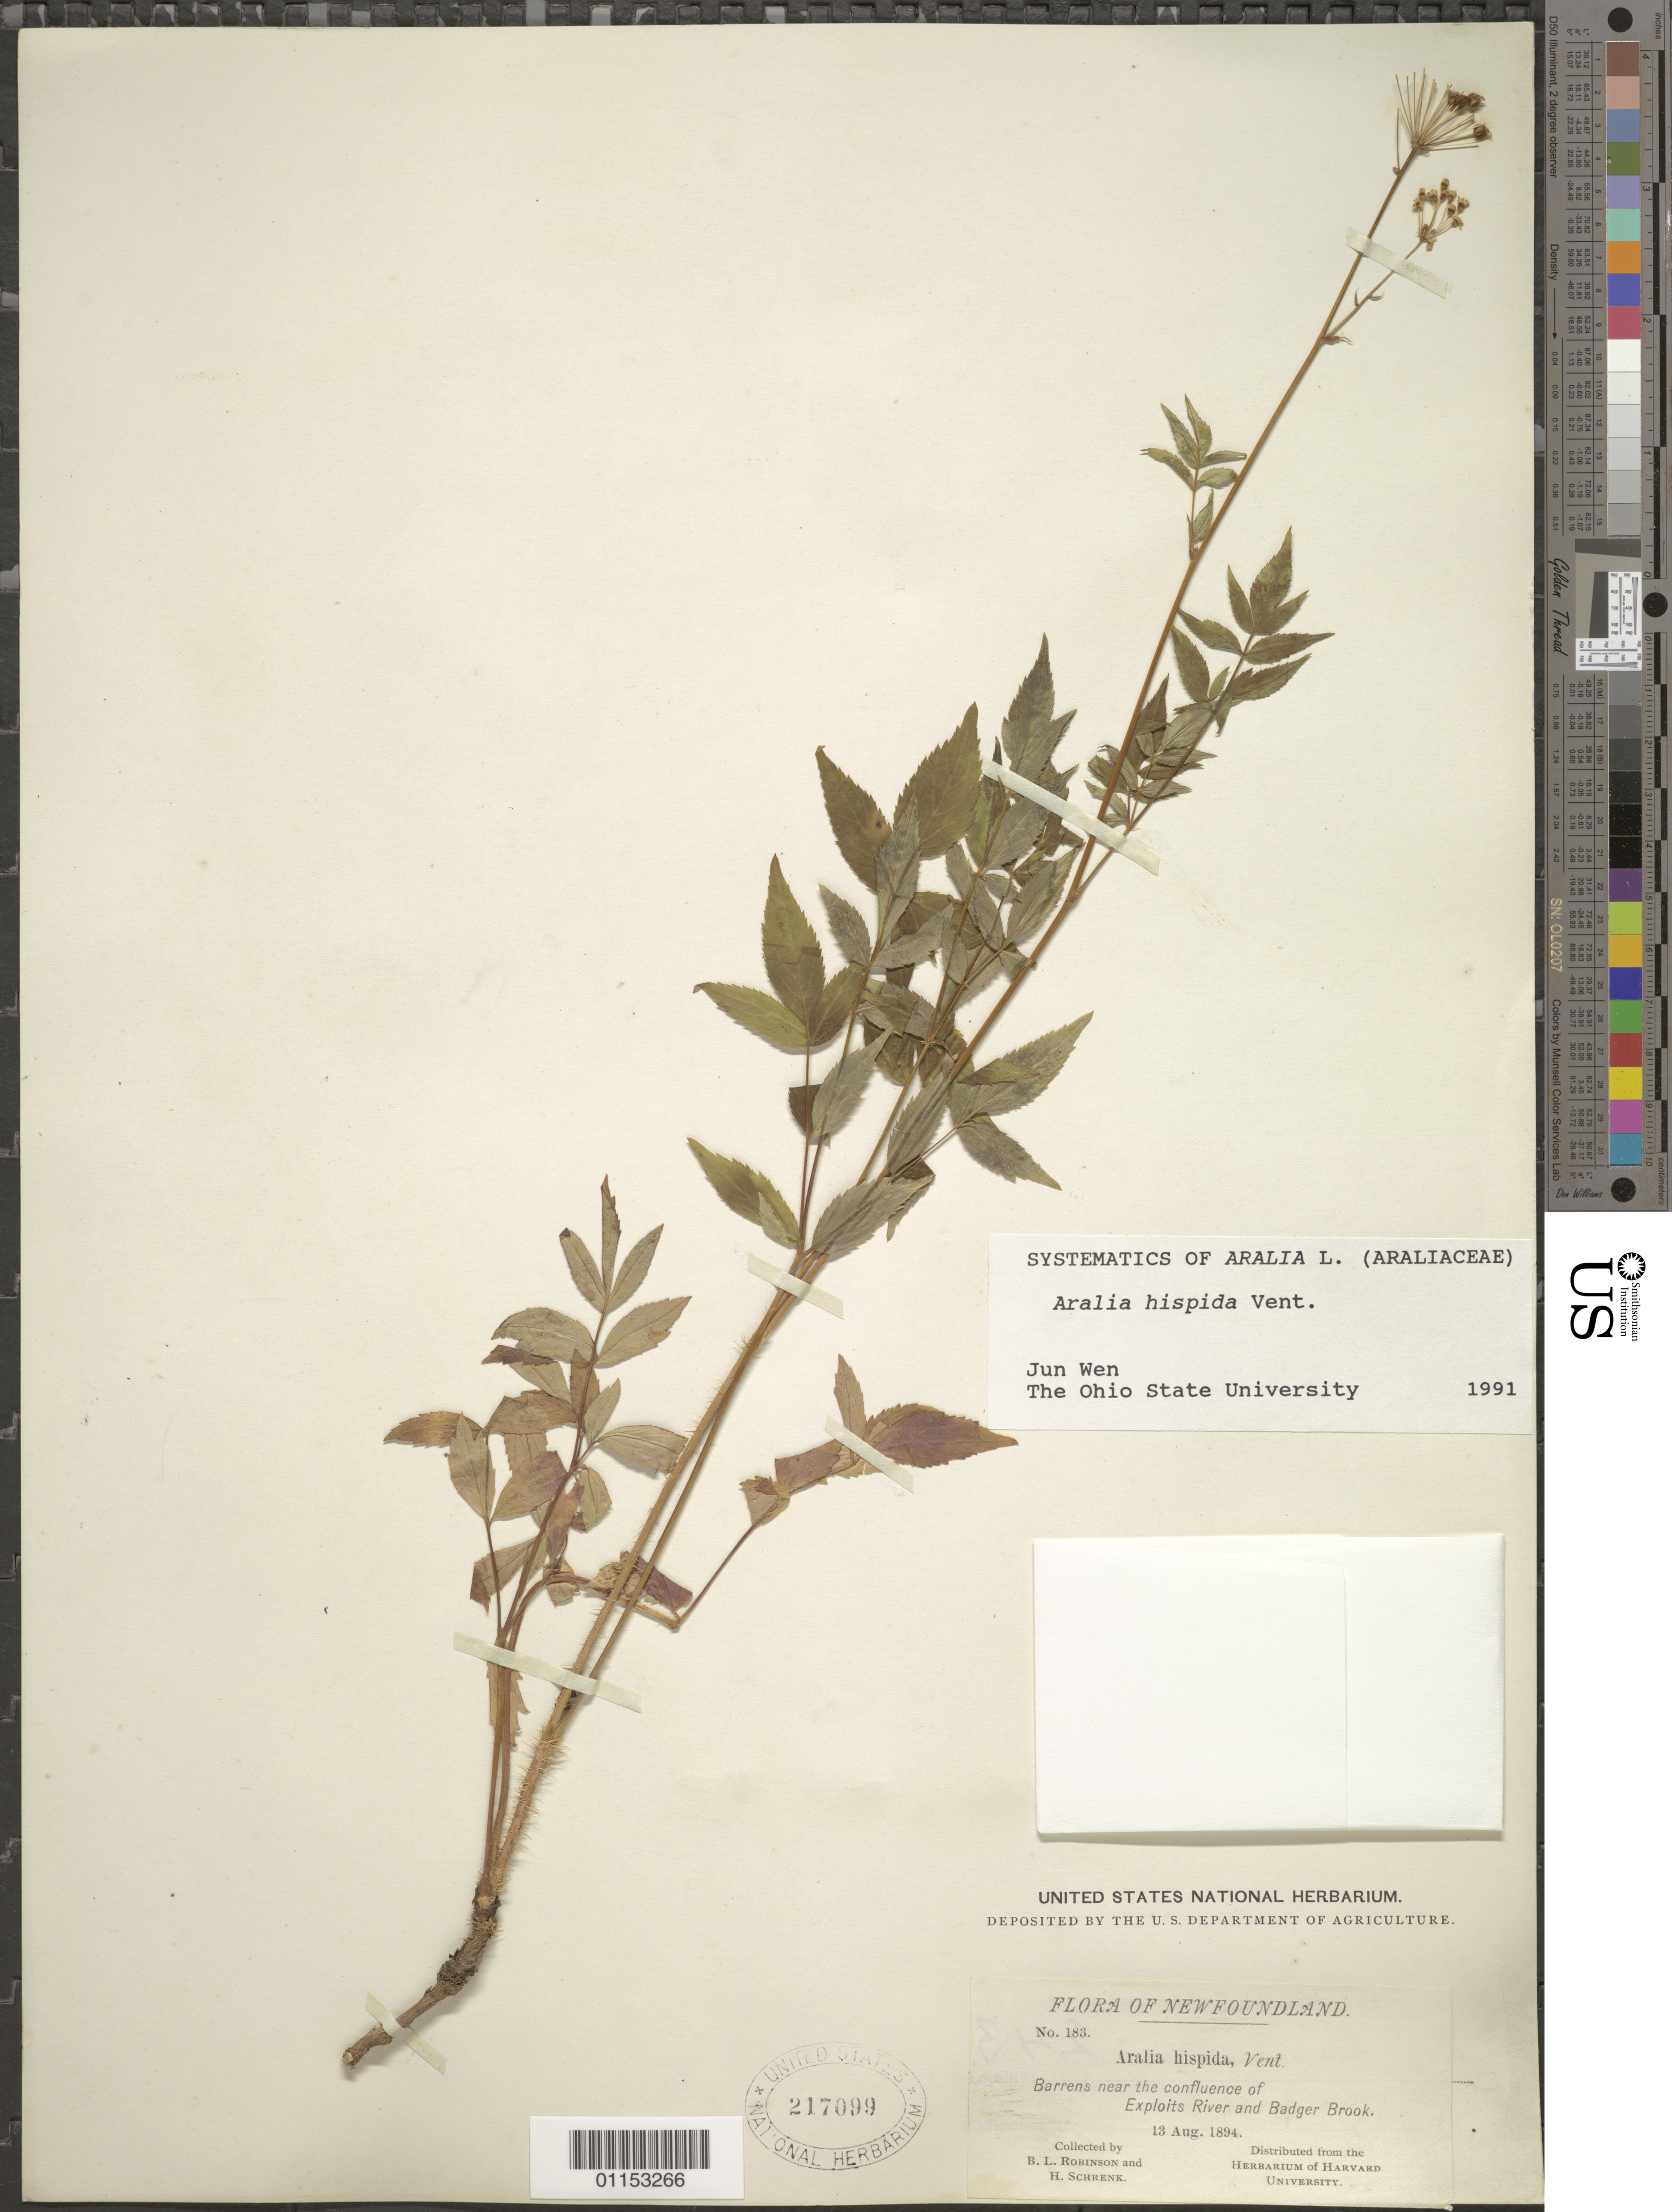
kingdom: Plantae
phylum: Tracheophyta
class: Magnoliopsida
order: Apiales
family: Araliaceae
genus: Aralia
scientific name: Aralia hispida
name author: Vent.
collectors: B. L. Robinson & H. v. Schrenk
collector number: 183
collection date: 1894-08-13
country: Canada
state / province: Newfoundland and Labrador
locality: Barrens near the confluence of Exploits River and Badger Brook.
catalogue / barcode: US 217099